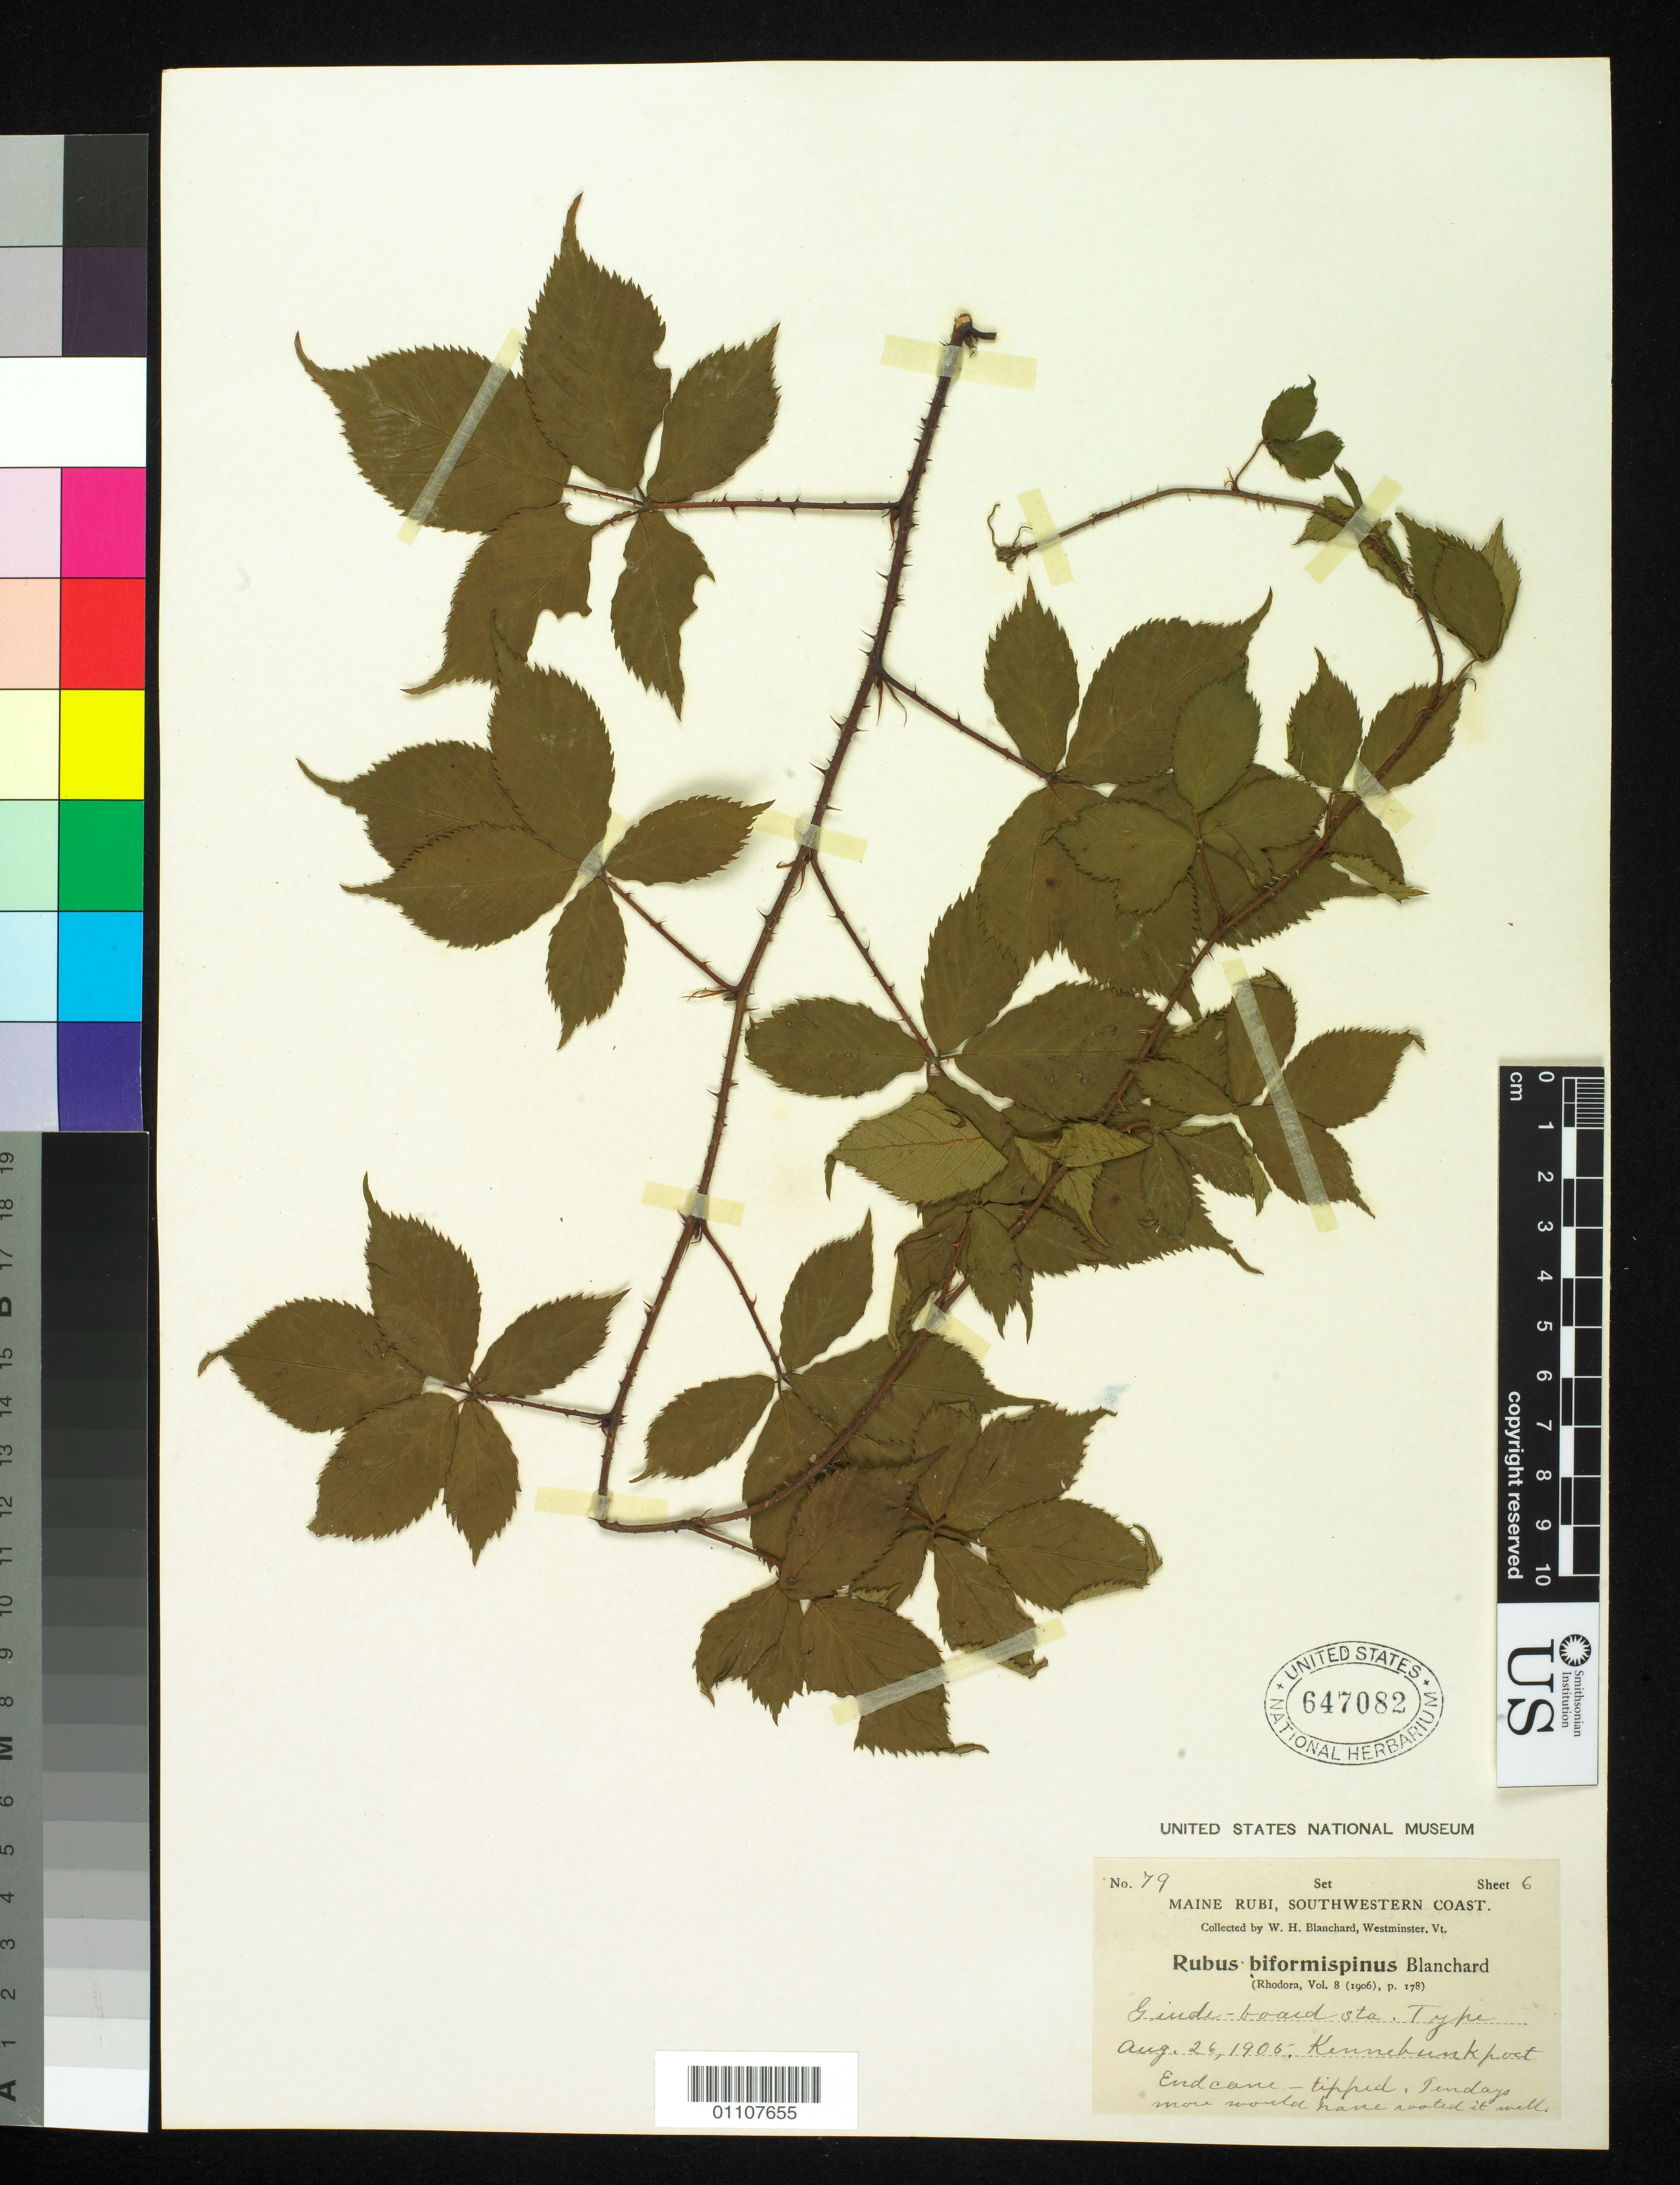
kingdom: Plantae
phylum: Tracheophyta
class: Magnoliopsida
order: Rosales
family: Rosaceae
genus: Rubus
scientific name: Rubus biformispinus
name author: Blanch.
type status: Syntype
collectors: W. H. Blanchard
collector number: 79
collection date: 1905-08-26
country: United States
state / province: Maine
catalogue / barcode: US 647082